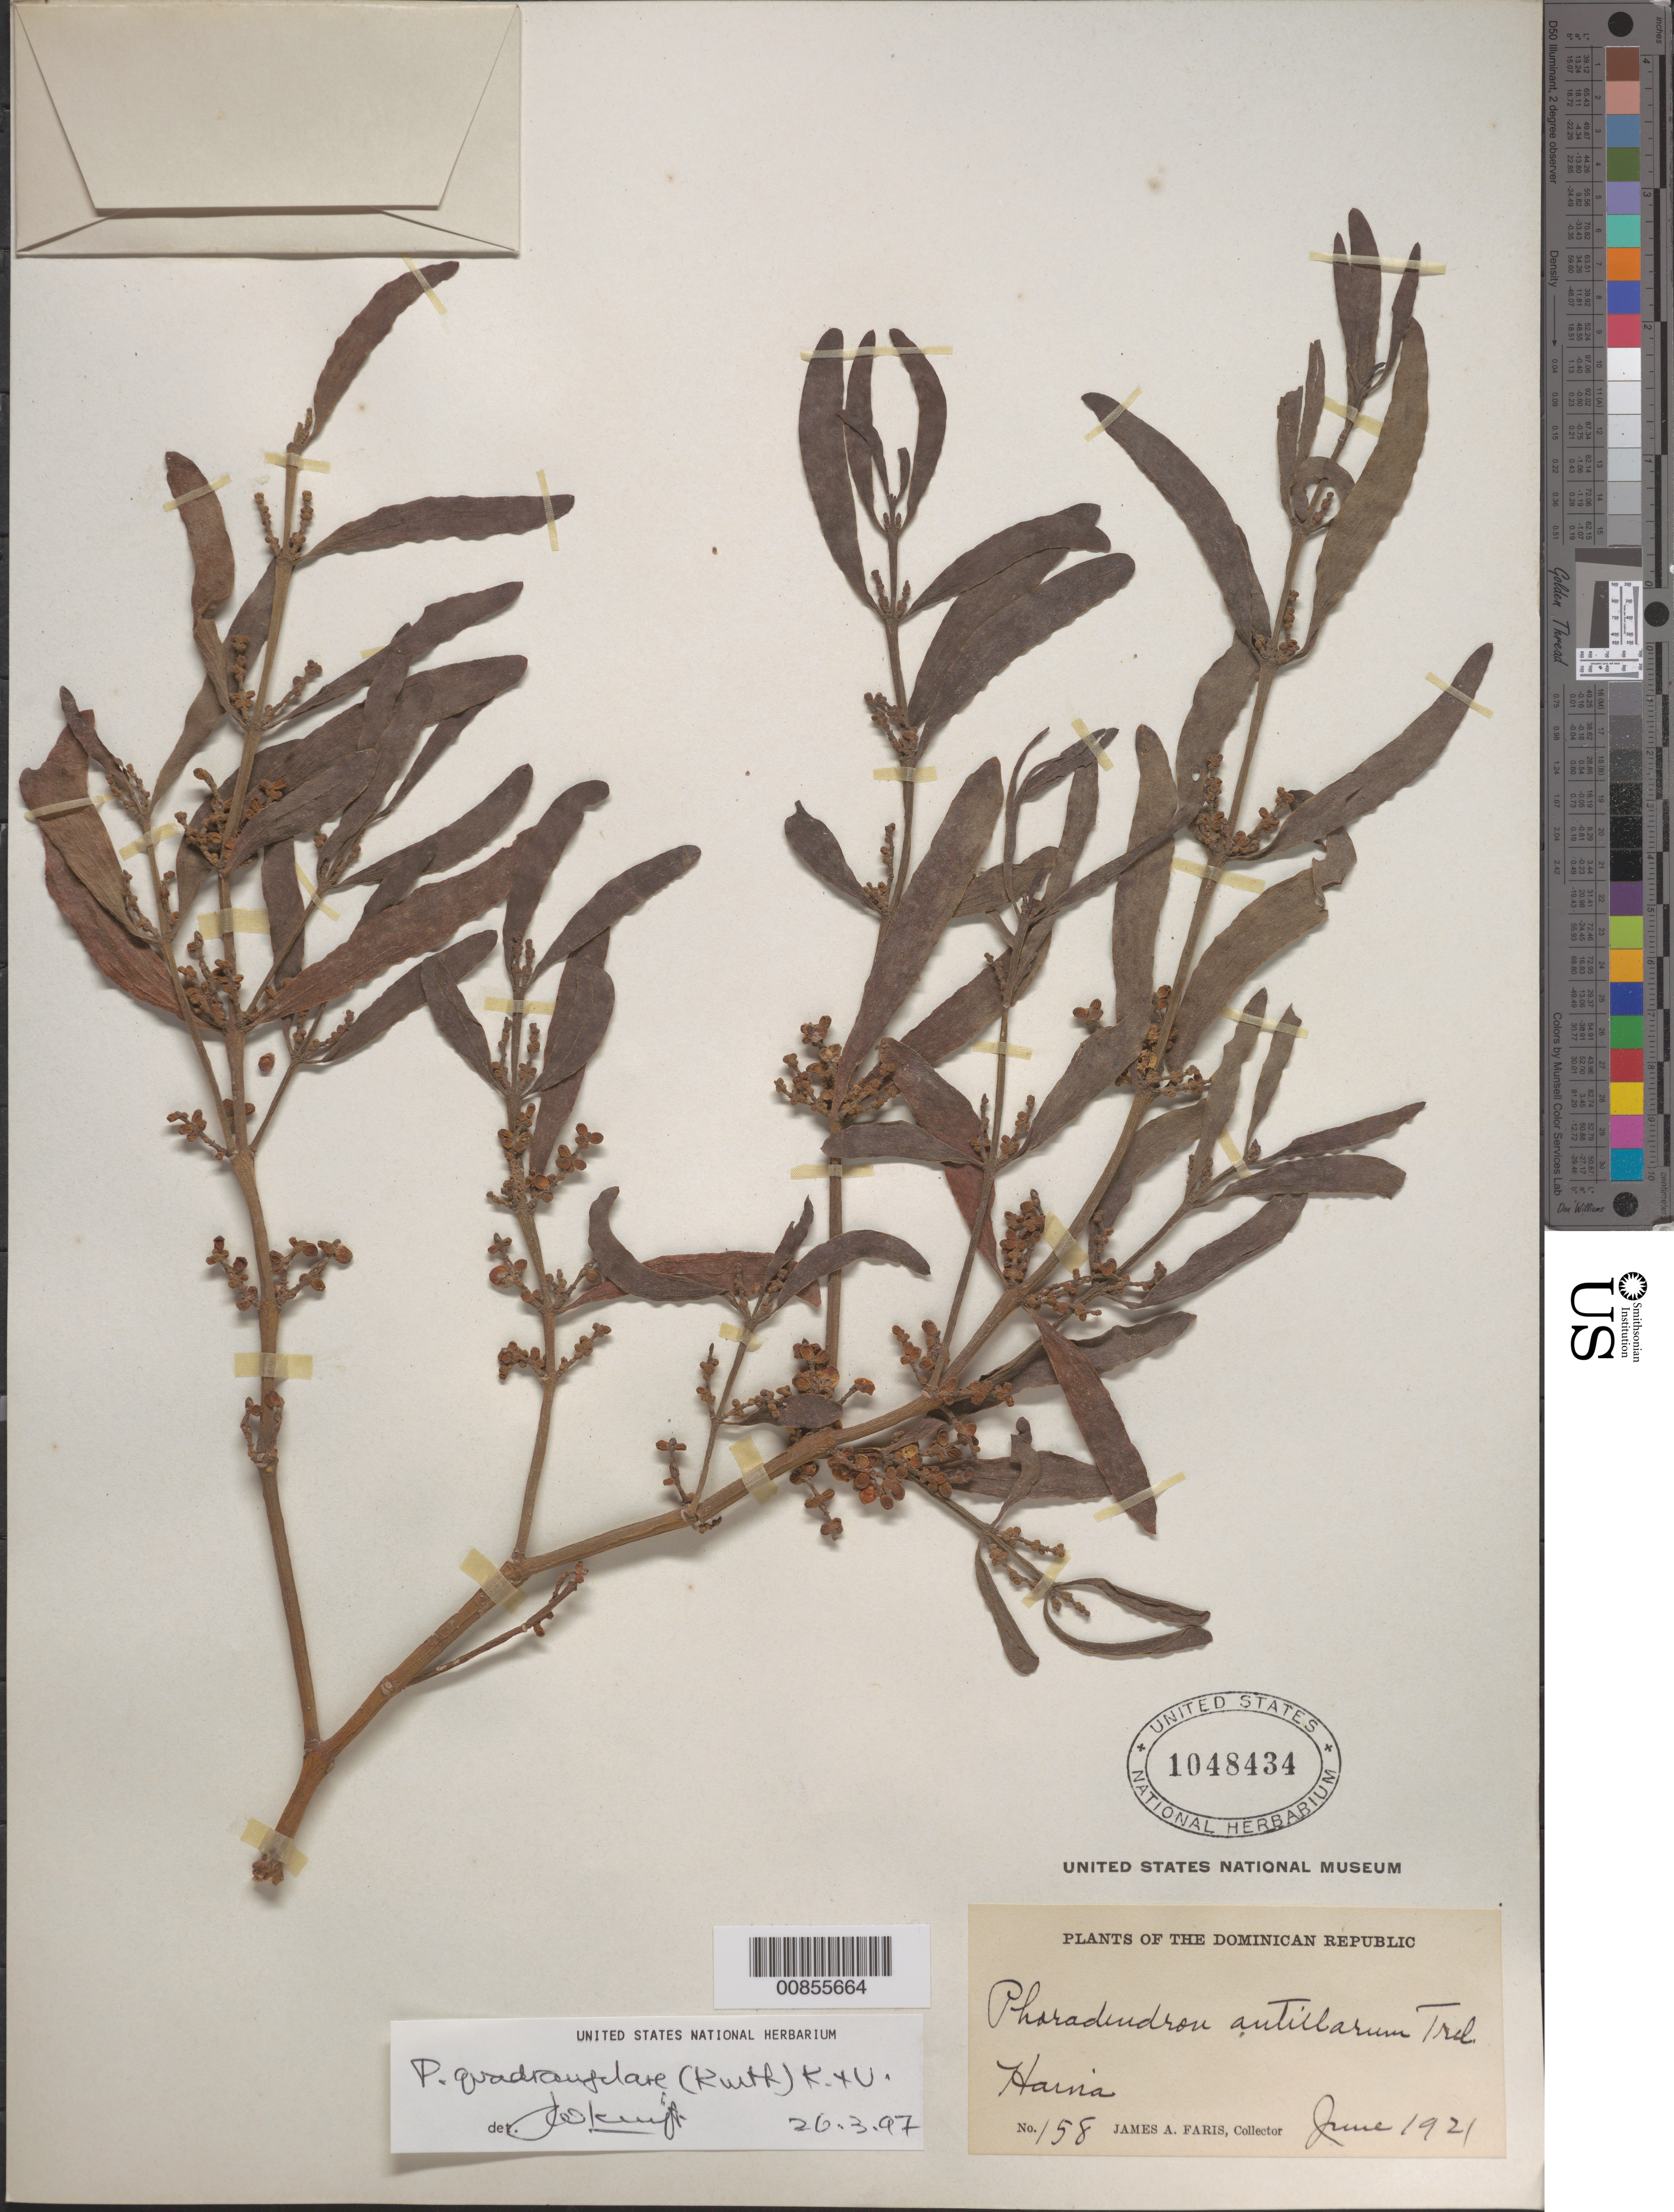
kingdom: Plantae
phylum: Tracheophyta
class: Magnoliopsida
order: Santalales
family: Viscaceae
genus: Phoradendron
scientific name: Phoradendron quadrangulare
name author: (Kunth) Griseb.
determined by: Kuijt, Job, (CANADA)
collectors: J. Faris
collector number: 158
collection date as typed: Jun 1921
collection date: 1921-06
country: Dominican Republic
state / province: San Cristóbal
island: Hispaniola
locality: Haina.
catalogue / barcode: US 1048434